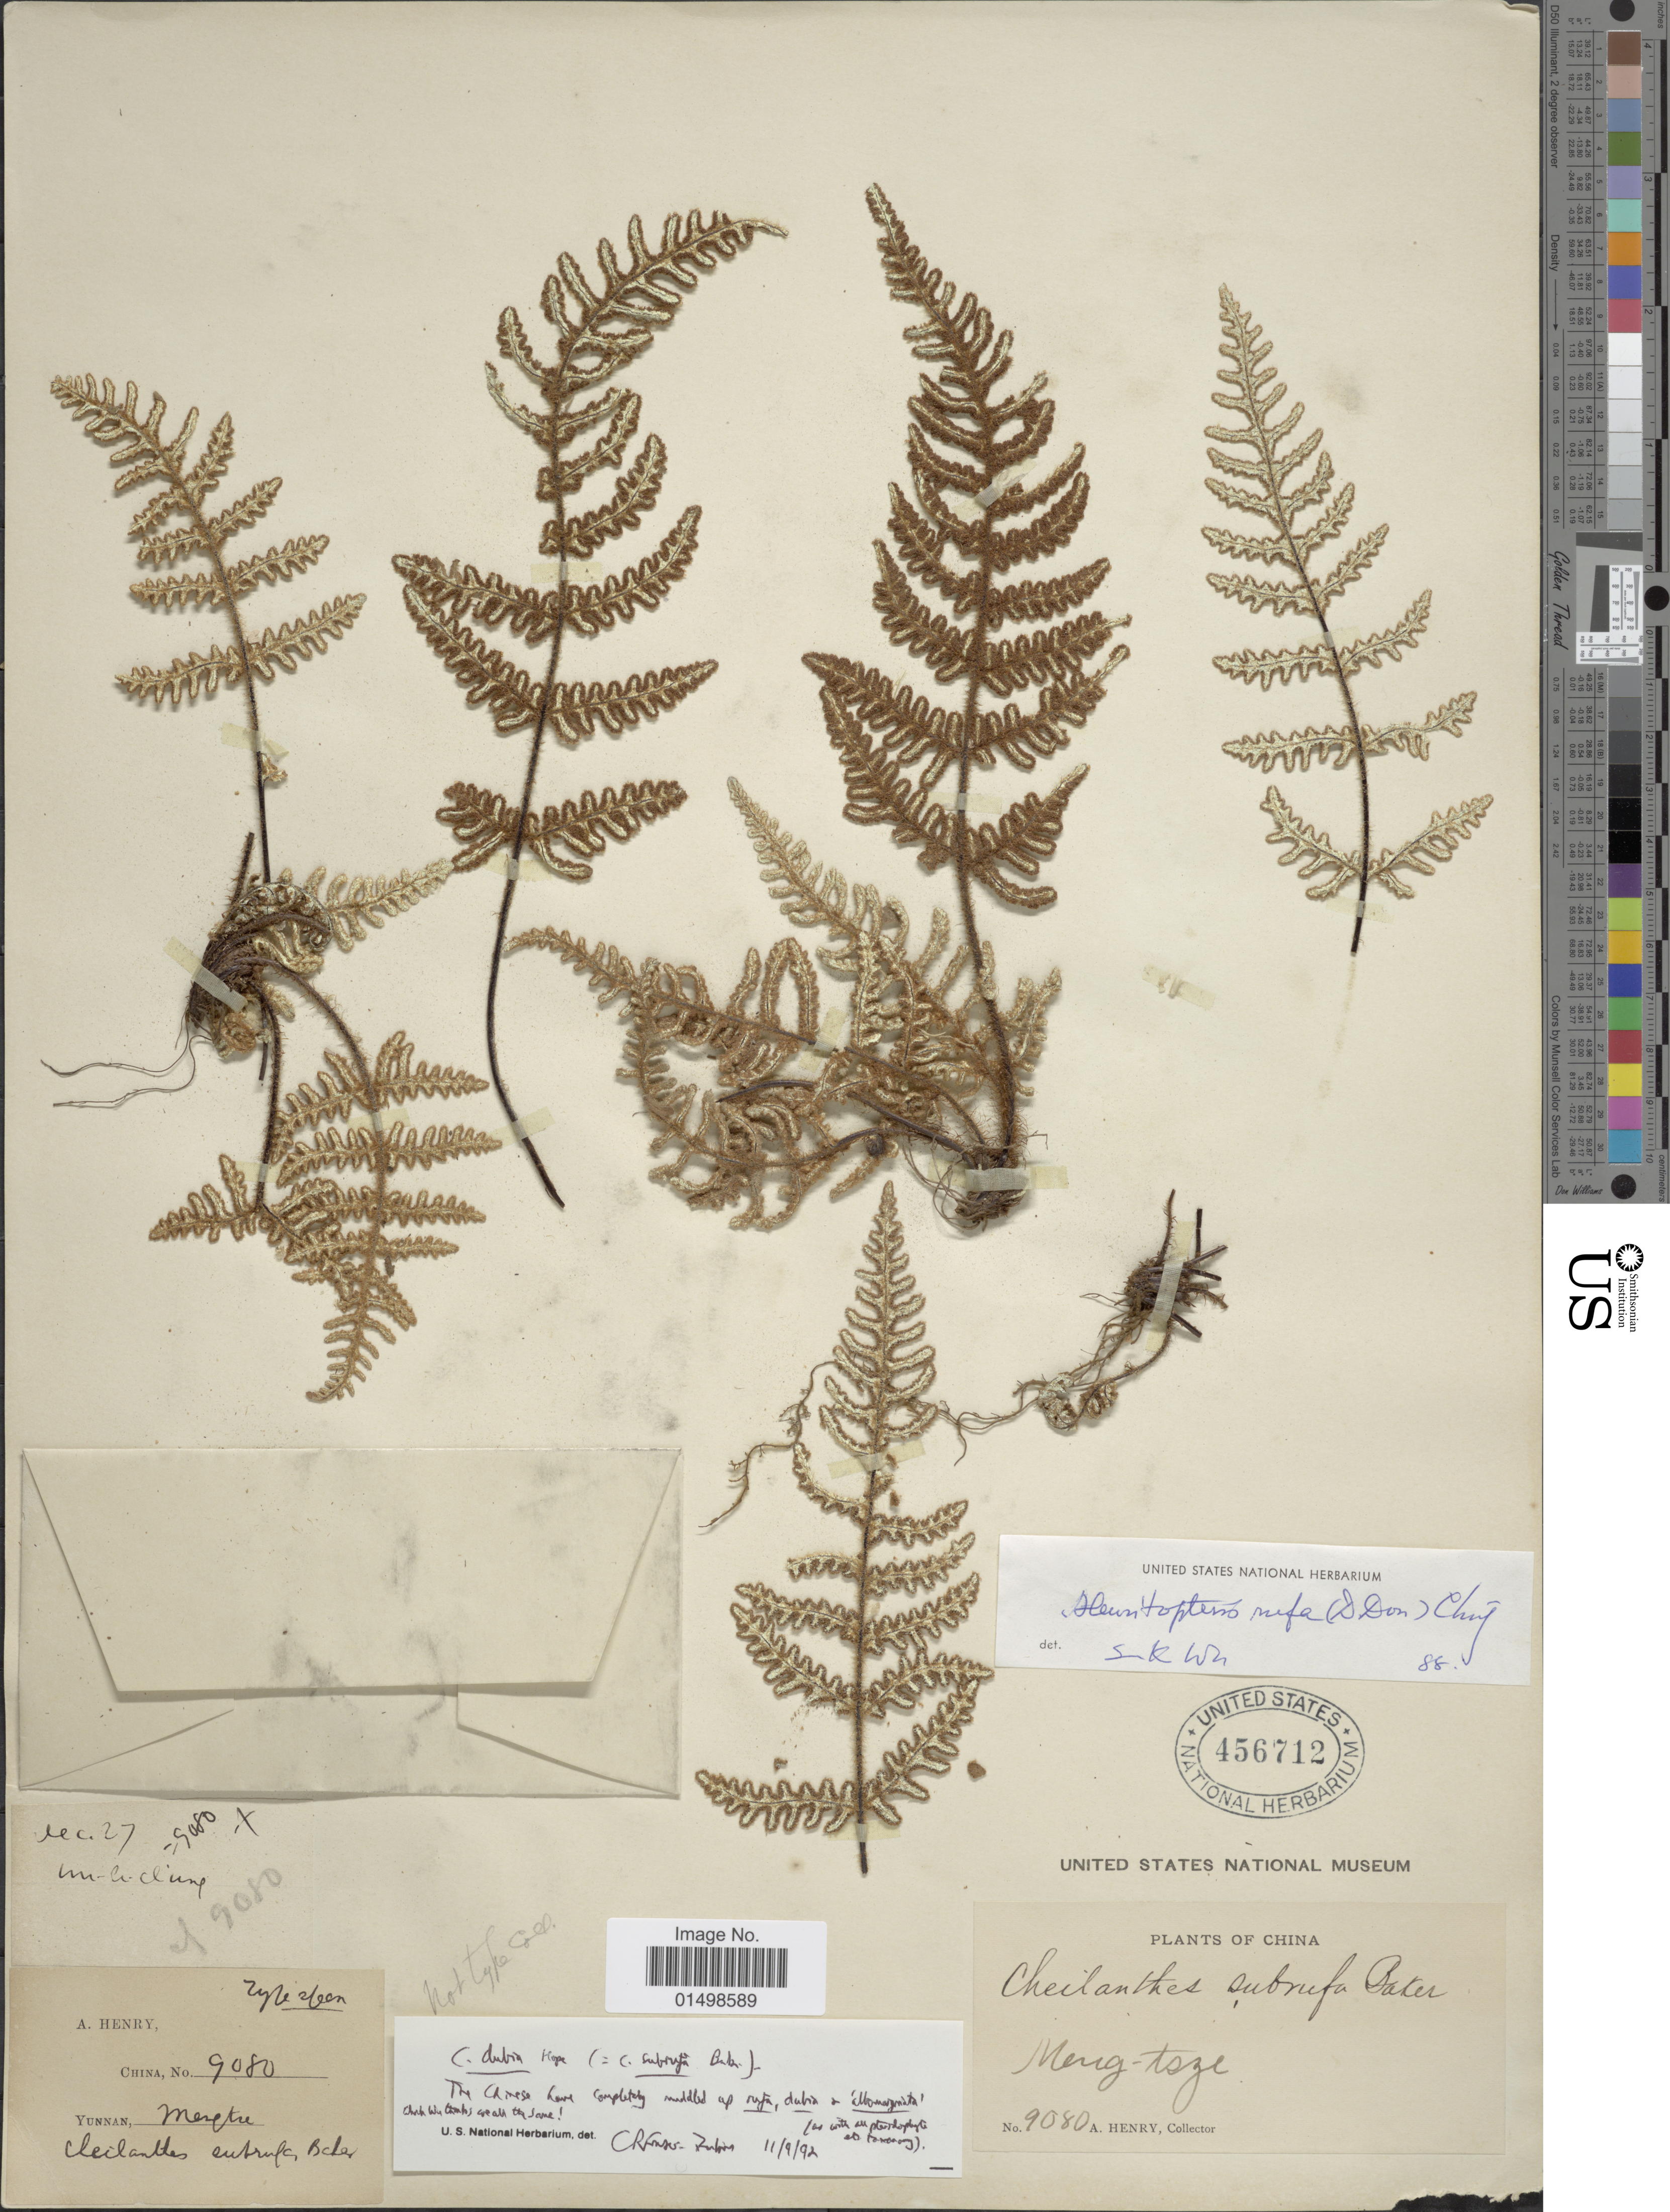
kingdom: Plantae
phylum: Tracheophyta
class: Polypodiopsida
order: Polypodiales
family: Pteridaceae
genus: Aleuritopteris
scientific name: Aleuritopteris rufa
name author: (D. Don) Ching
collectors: A. Henry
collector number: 9080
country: China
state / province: Yunnan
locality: Plants of China, Yunnan, Meng-tsze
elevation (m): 2743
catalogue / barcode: US 456712